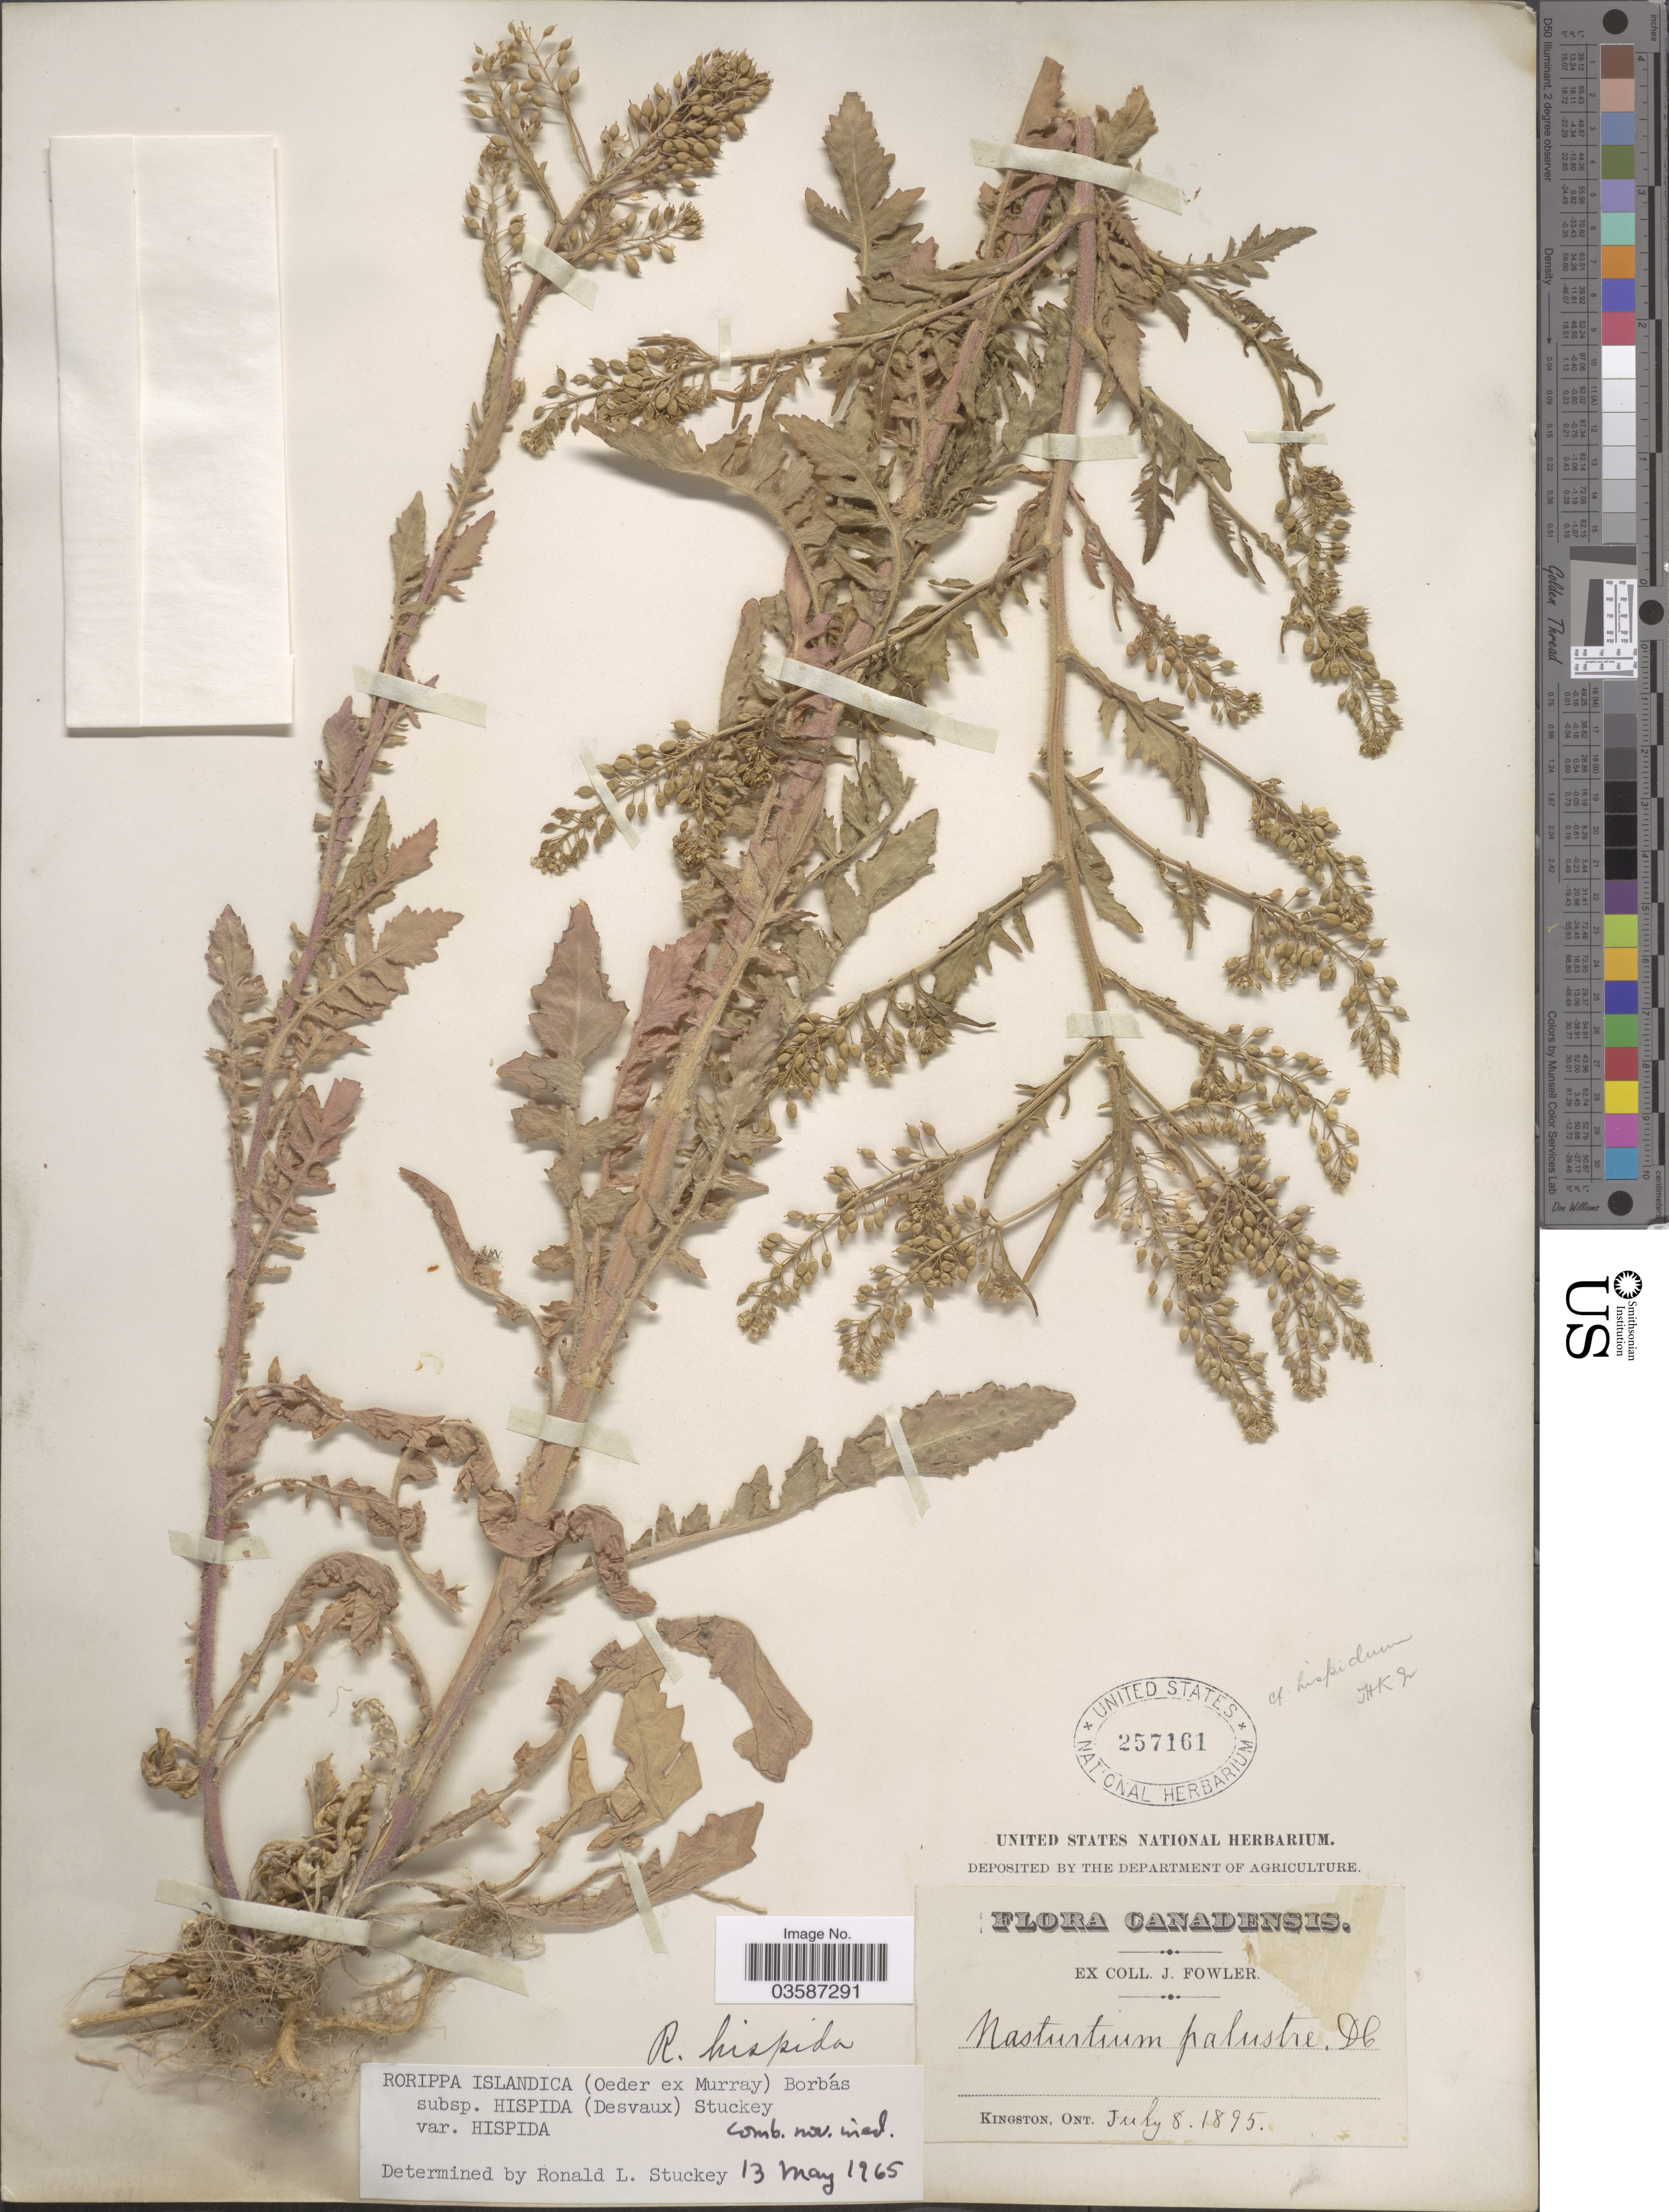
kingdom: Plantae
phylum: Tracheophyta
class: Magnoliopsida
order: Brassicales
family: Brassicaceae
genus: Rorippa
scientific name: Rorippa islandica var. hispida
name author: (Desv.) Butters & Abbe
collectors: J. Fowler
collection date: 1895-07-08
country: Canada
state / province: Ontario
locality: Kingston.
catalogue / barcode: US 257161